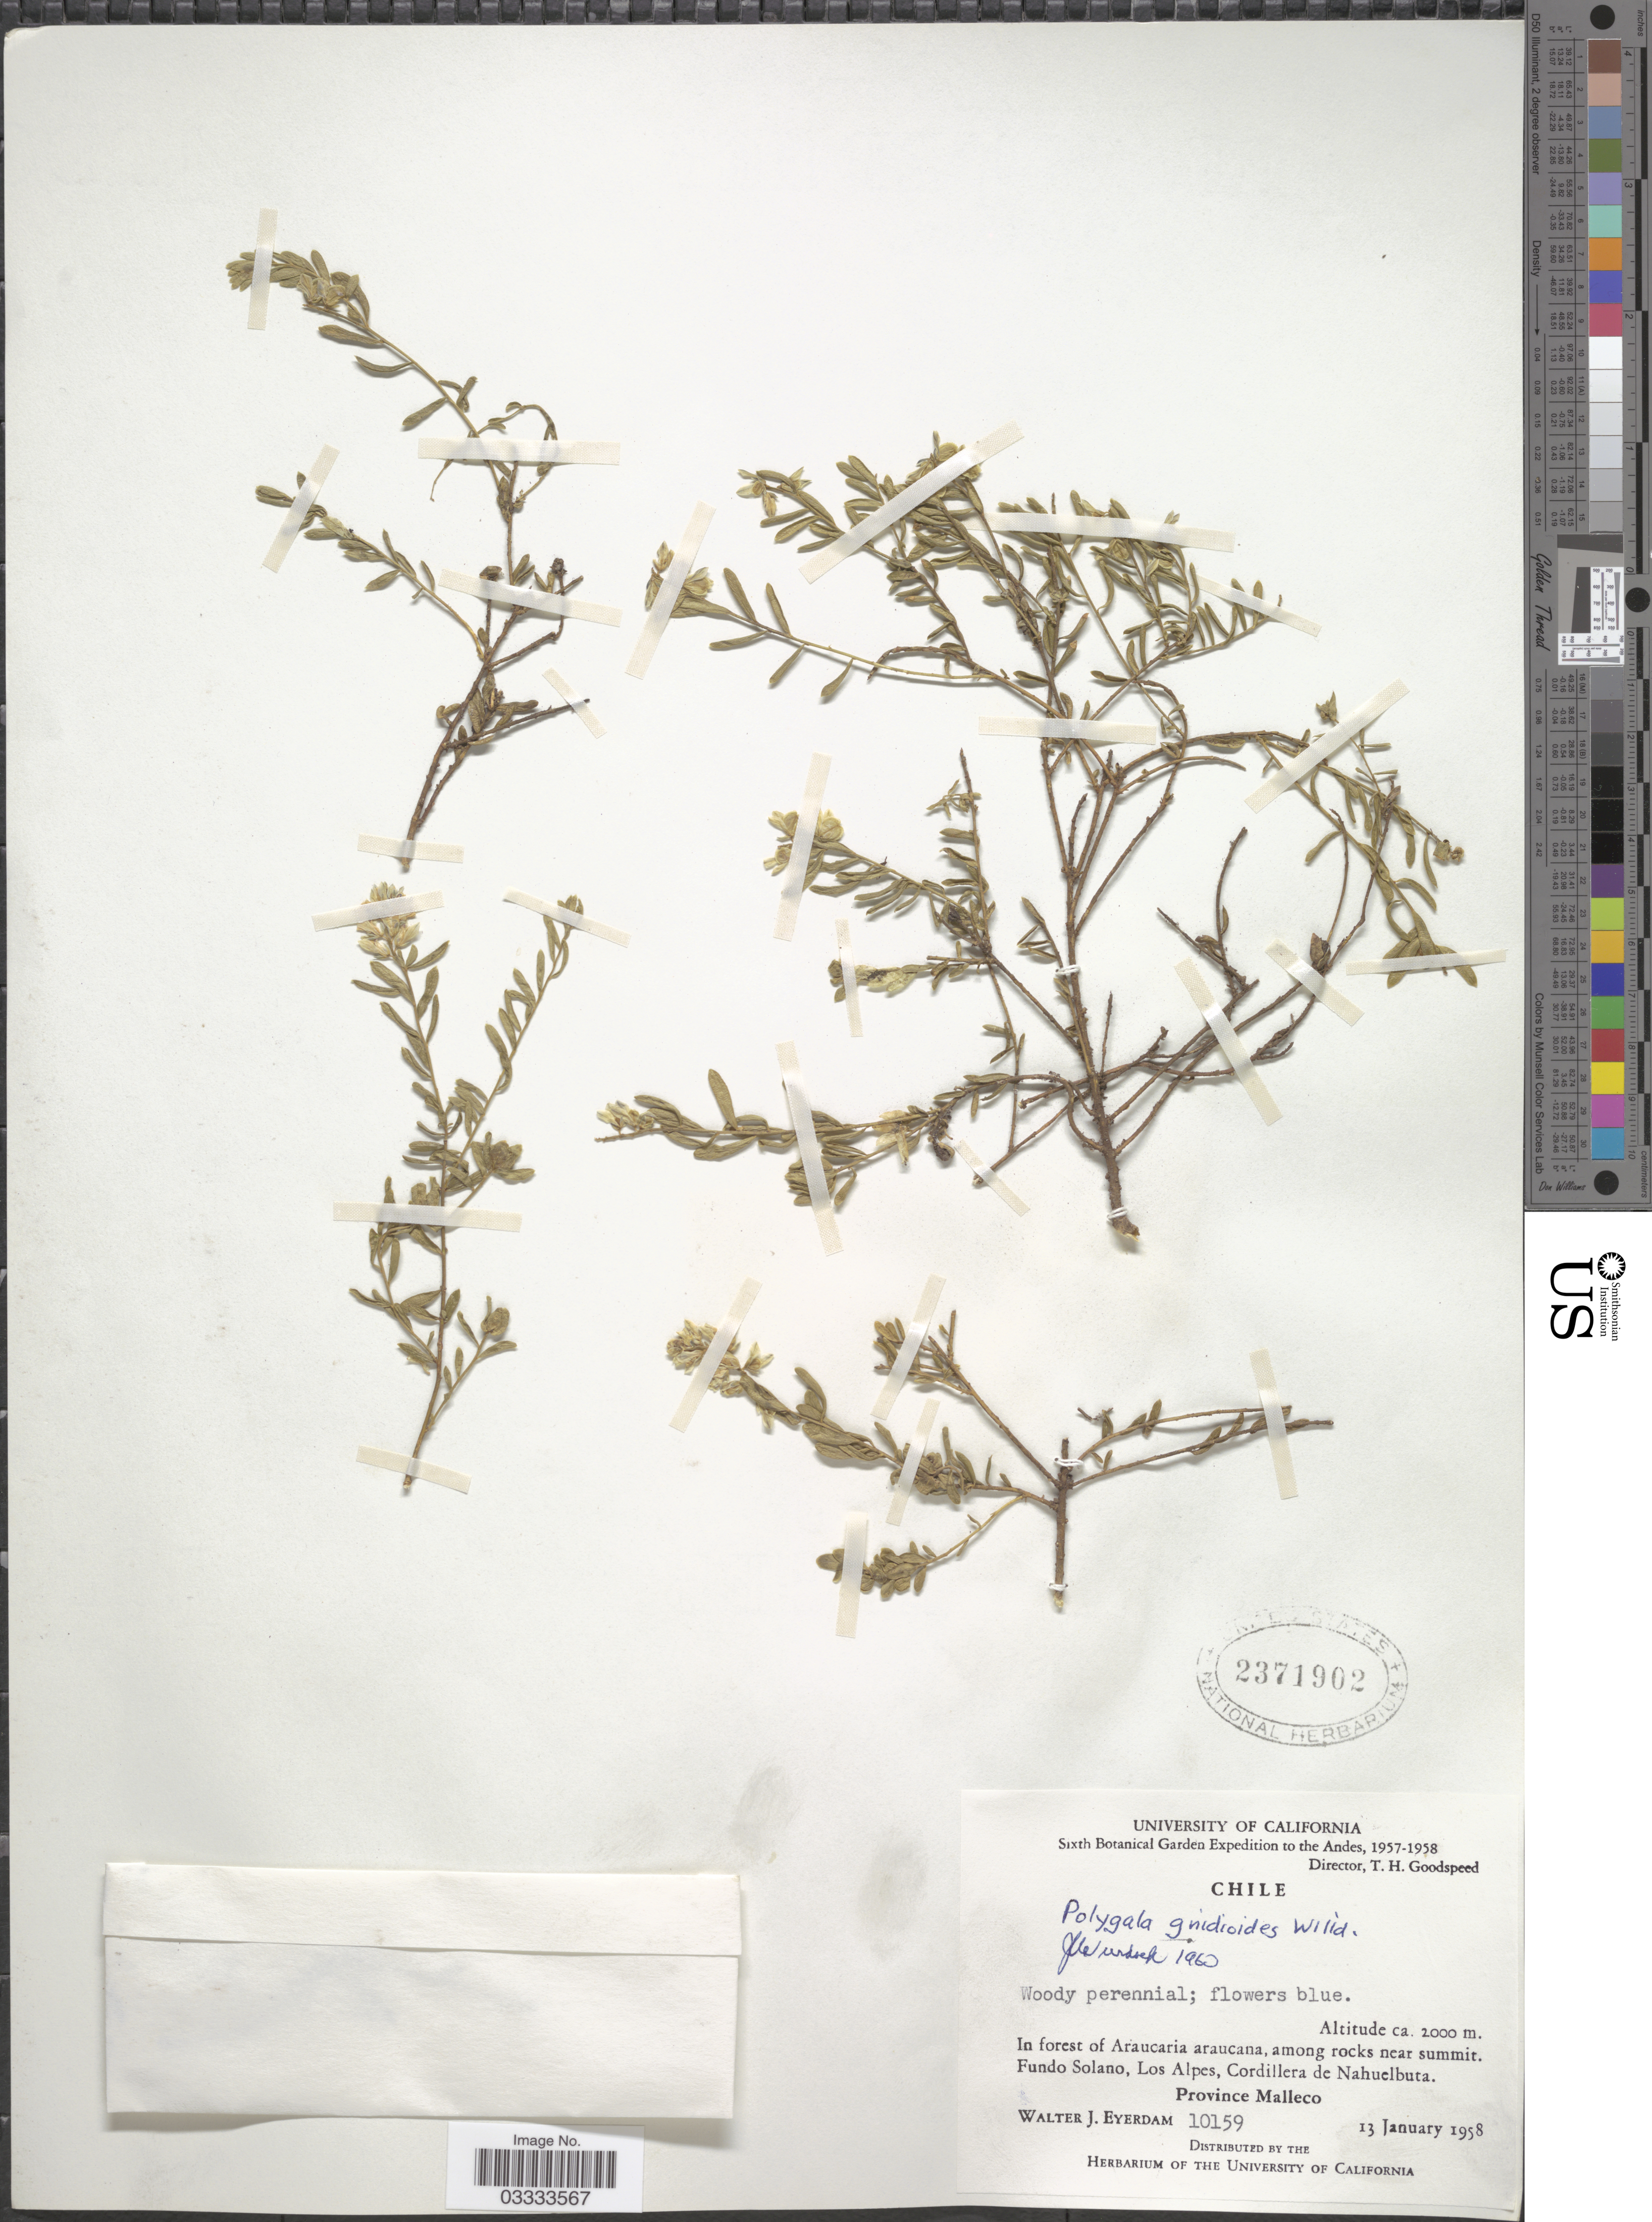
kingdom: Plantae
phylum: Tracheophyta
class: Magnoliopsida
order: Fabales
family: Polygalaceae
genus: Polygala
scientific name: Polygala gnidioides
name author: Willd.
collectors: W. J. Eyerdam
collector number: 10159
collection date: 1958-01-13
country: Chile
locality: Andes. In forest of Araucaria araucana, among rocks near summit. Fundo Solano, Los Alpes, Cordillera de Nahuelbuta.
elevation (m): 2000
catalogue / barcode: US 2371902